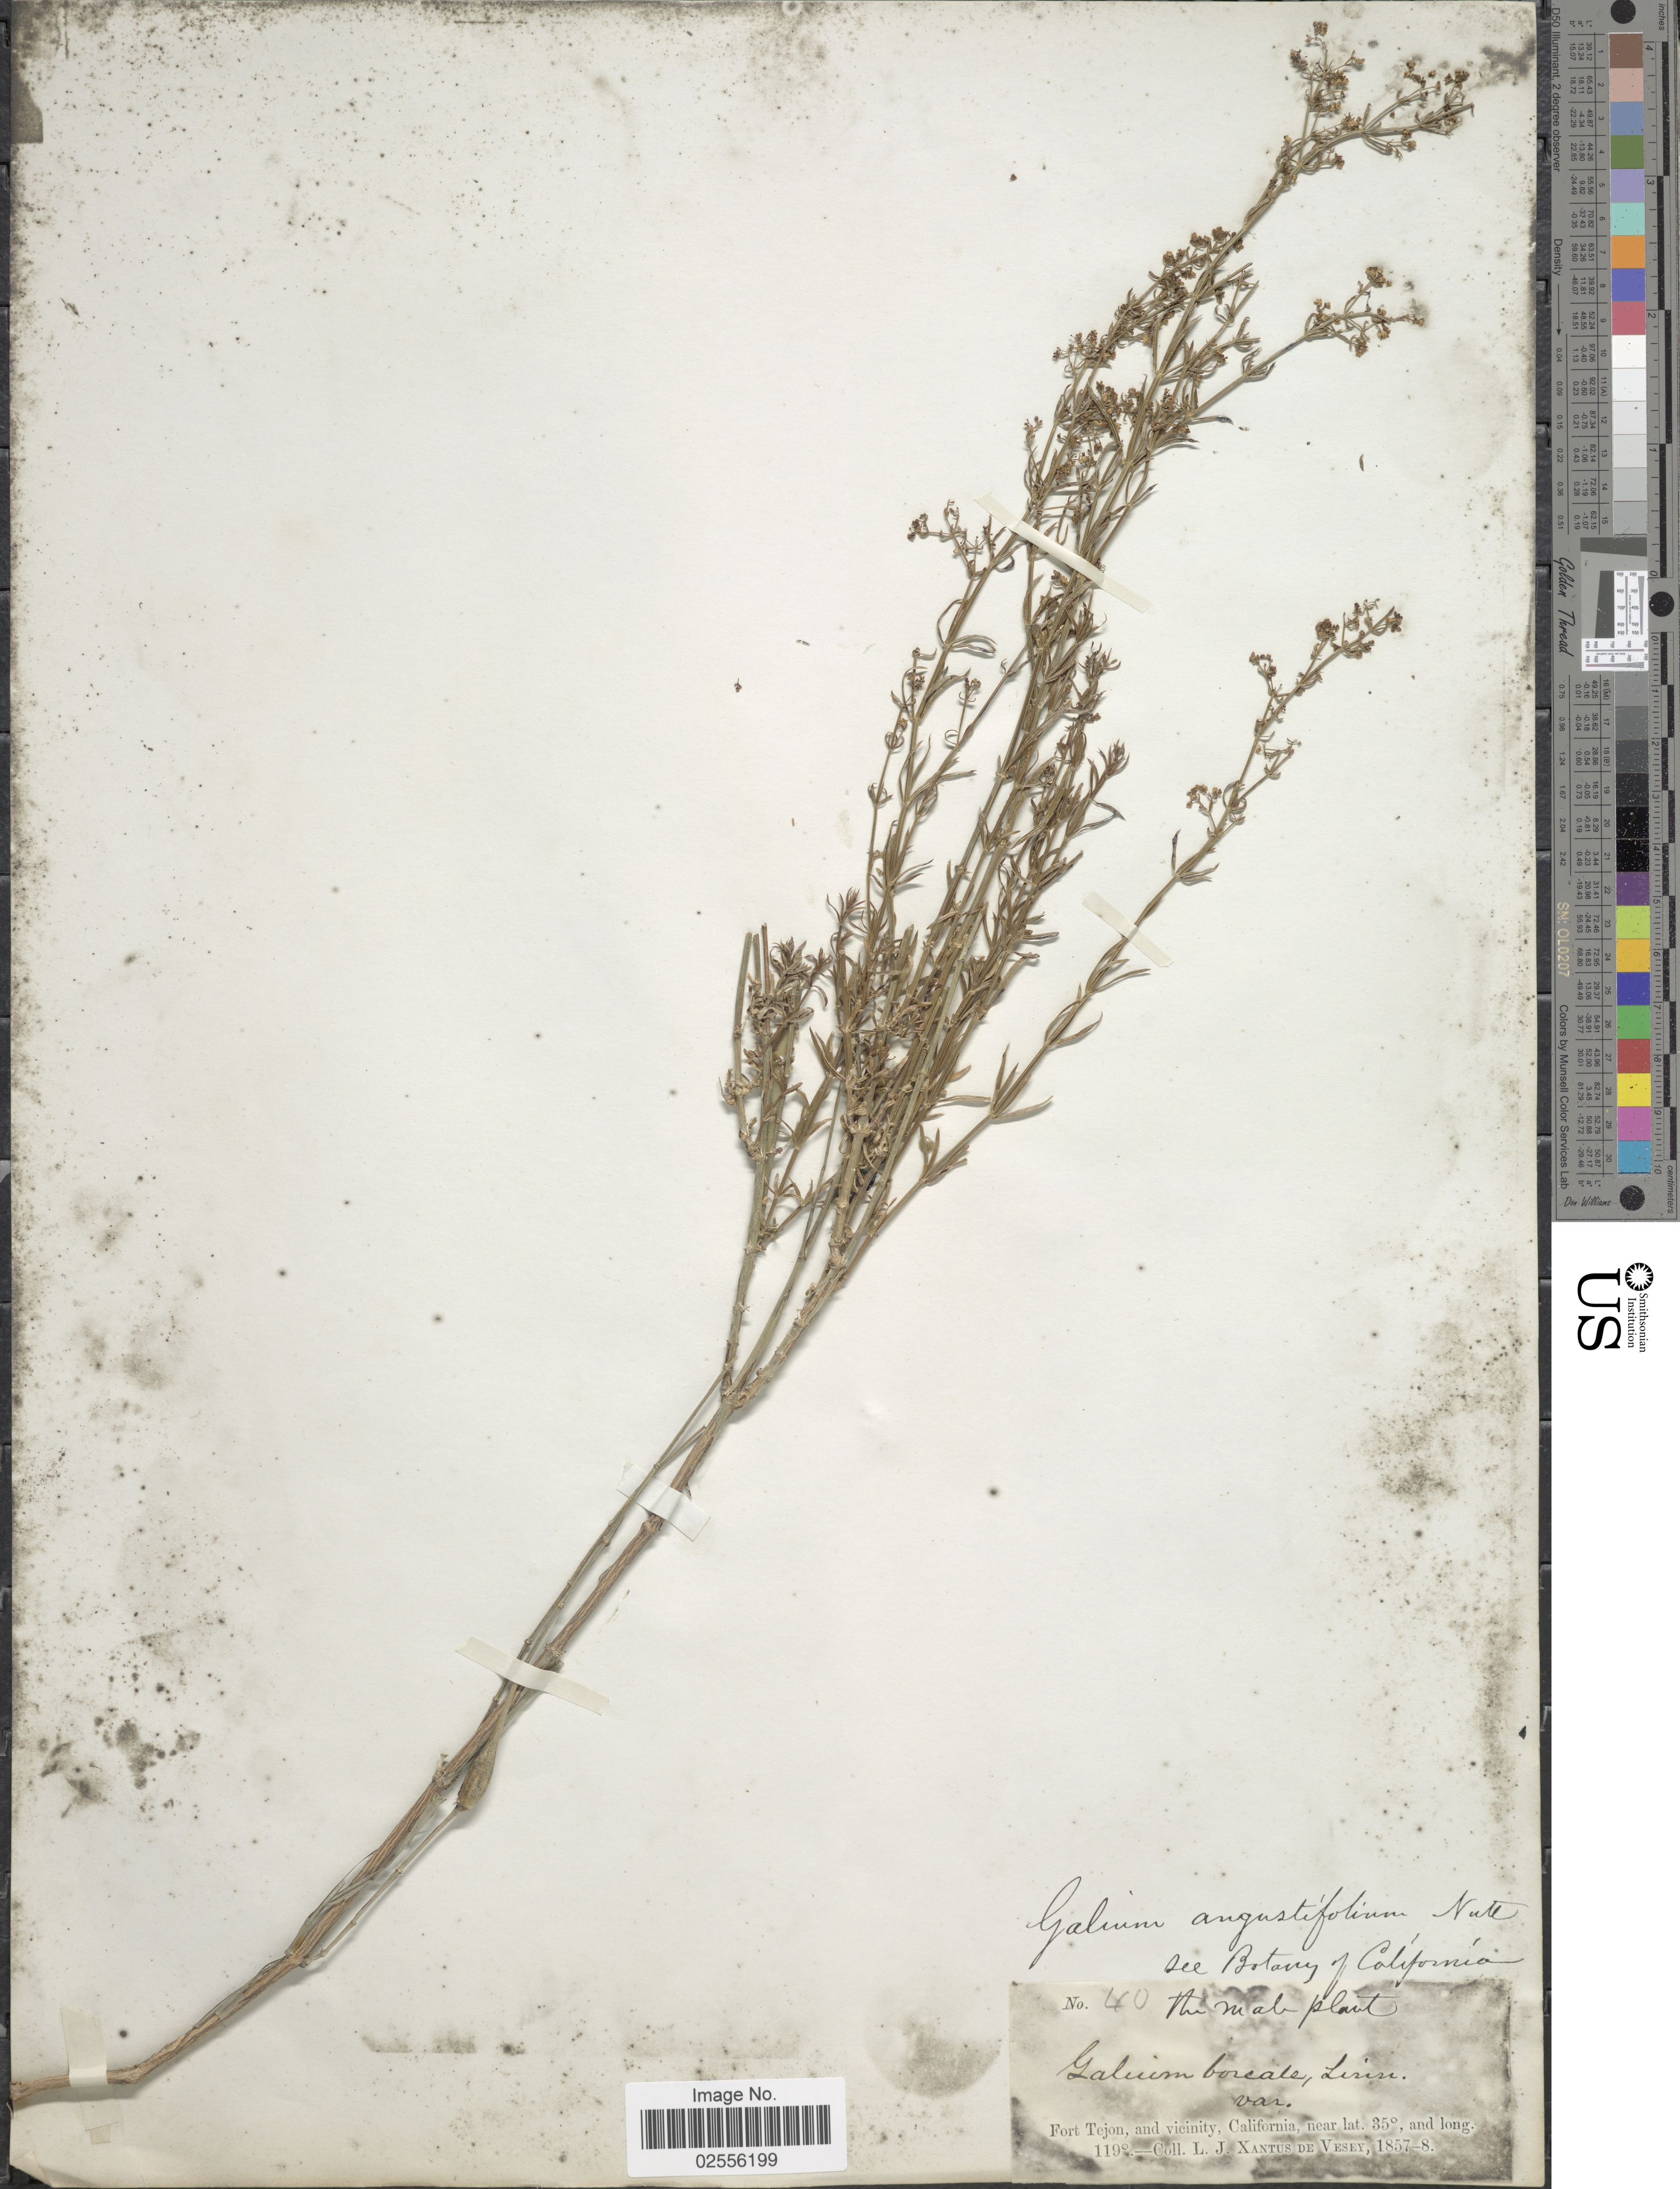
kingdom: Plantae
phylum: Tracheophyta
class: Magnoliopsida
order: Gentianales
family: Rubiaceae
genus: Galium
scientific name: Galium angustifolium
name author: Nutt.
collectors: L. Xantus de Vesey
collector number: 40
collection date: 1857/1858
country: United States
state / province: California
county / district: Kern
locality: Fort Tejon, and vicinity.